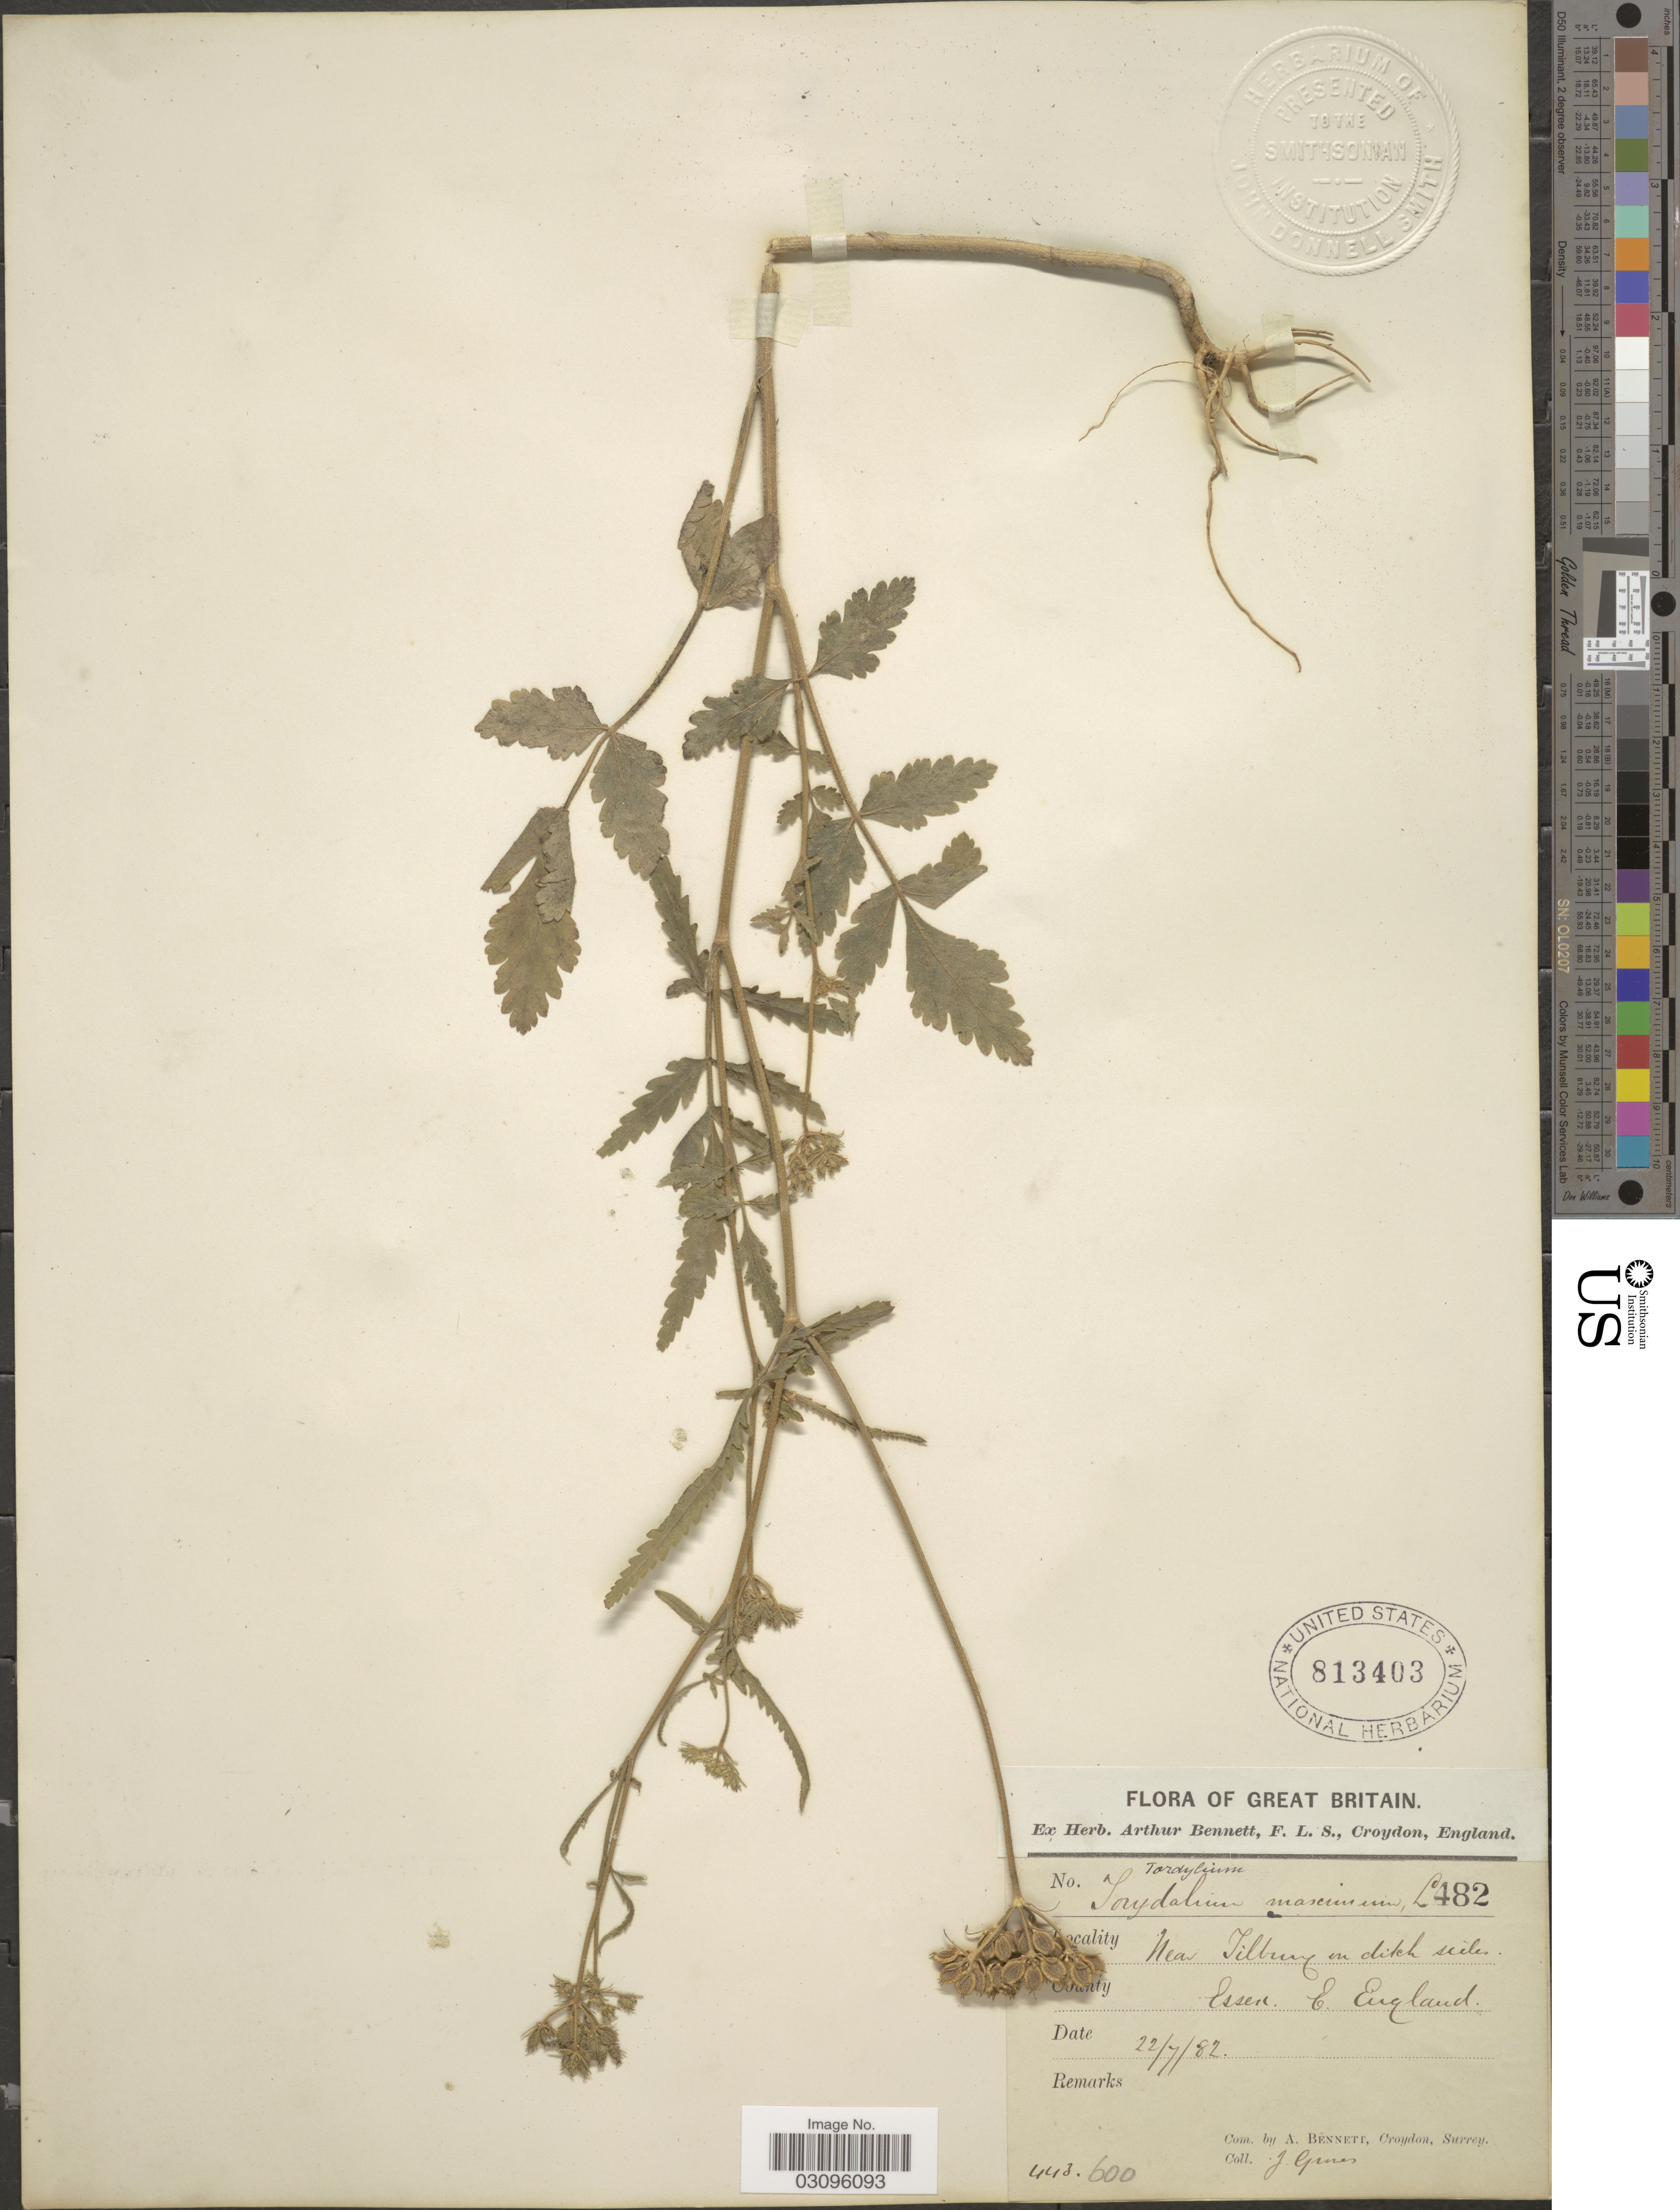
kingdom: Plantae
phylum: Tracheophyta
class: Magnoliopsida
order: Apiales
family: Apiaceae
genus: Tordylium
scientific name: Tordylium maximum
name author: L.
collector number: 482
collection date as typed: Transcribed d/m/y: 22/7/82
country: United Kingdom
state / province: England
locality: Great Britain. Near Tilburg in ditch sides. County Essex. E. England.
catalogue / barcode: US 813403